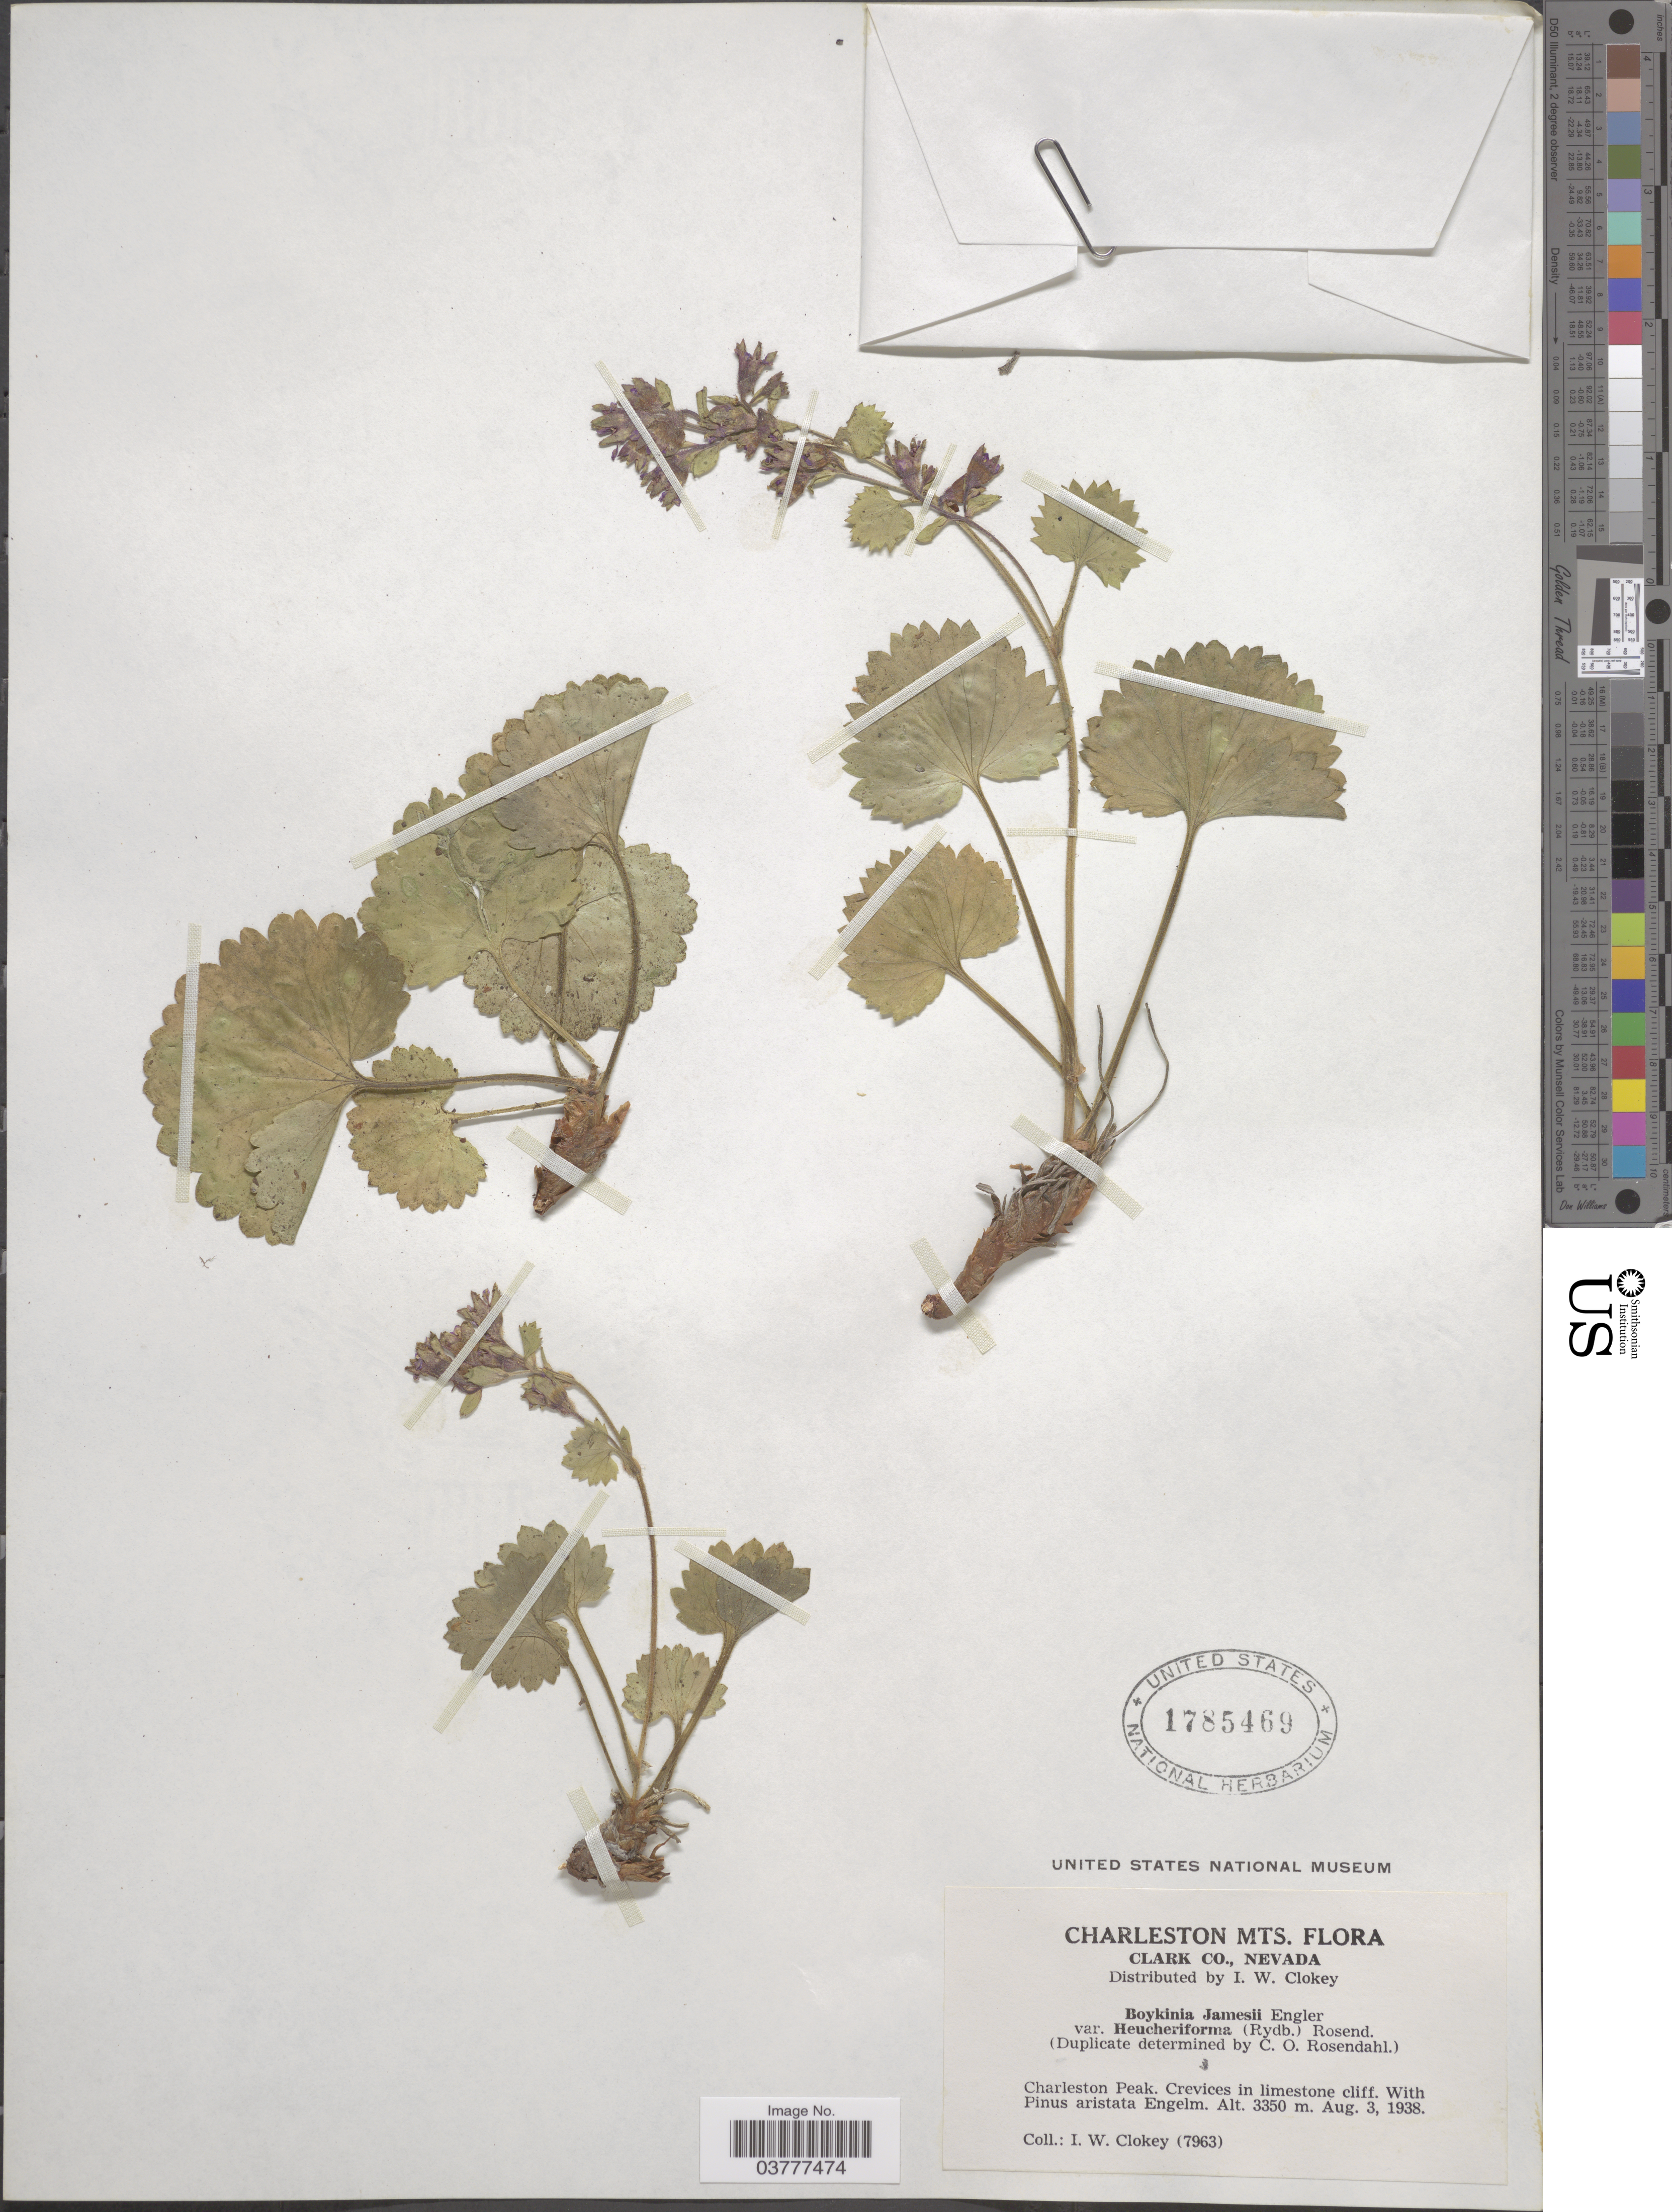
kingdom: Plantae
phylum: Tracheophyta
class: Magnoliopsida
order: Saxifragales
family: Saxifragaceae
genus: Telesonix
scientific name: Telesonix heucheriformis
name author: (Rydb.) Rydb.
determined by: Strong, M. T., (US), Smithsonian Institution - National Museum of Natural History (UNITED STATES)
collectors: I. W. Clokey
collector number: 7963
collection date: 1938-08-03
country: United States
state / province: Nevada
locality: Charleston Mts. Clark Co. Charleston Peak. Crevices in limestone cliff.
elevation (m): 3350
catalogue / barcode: US 1785469